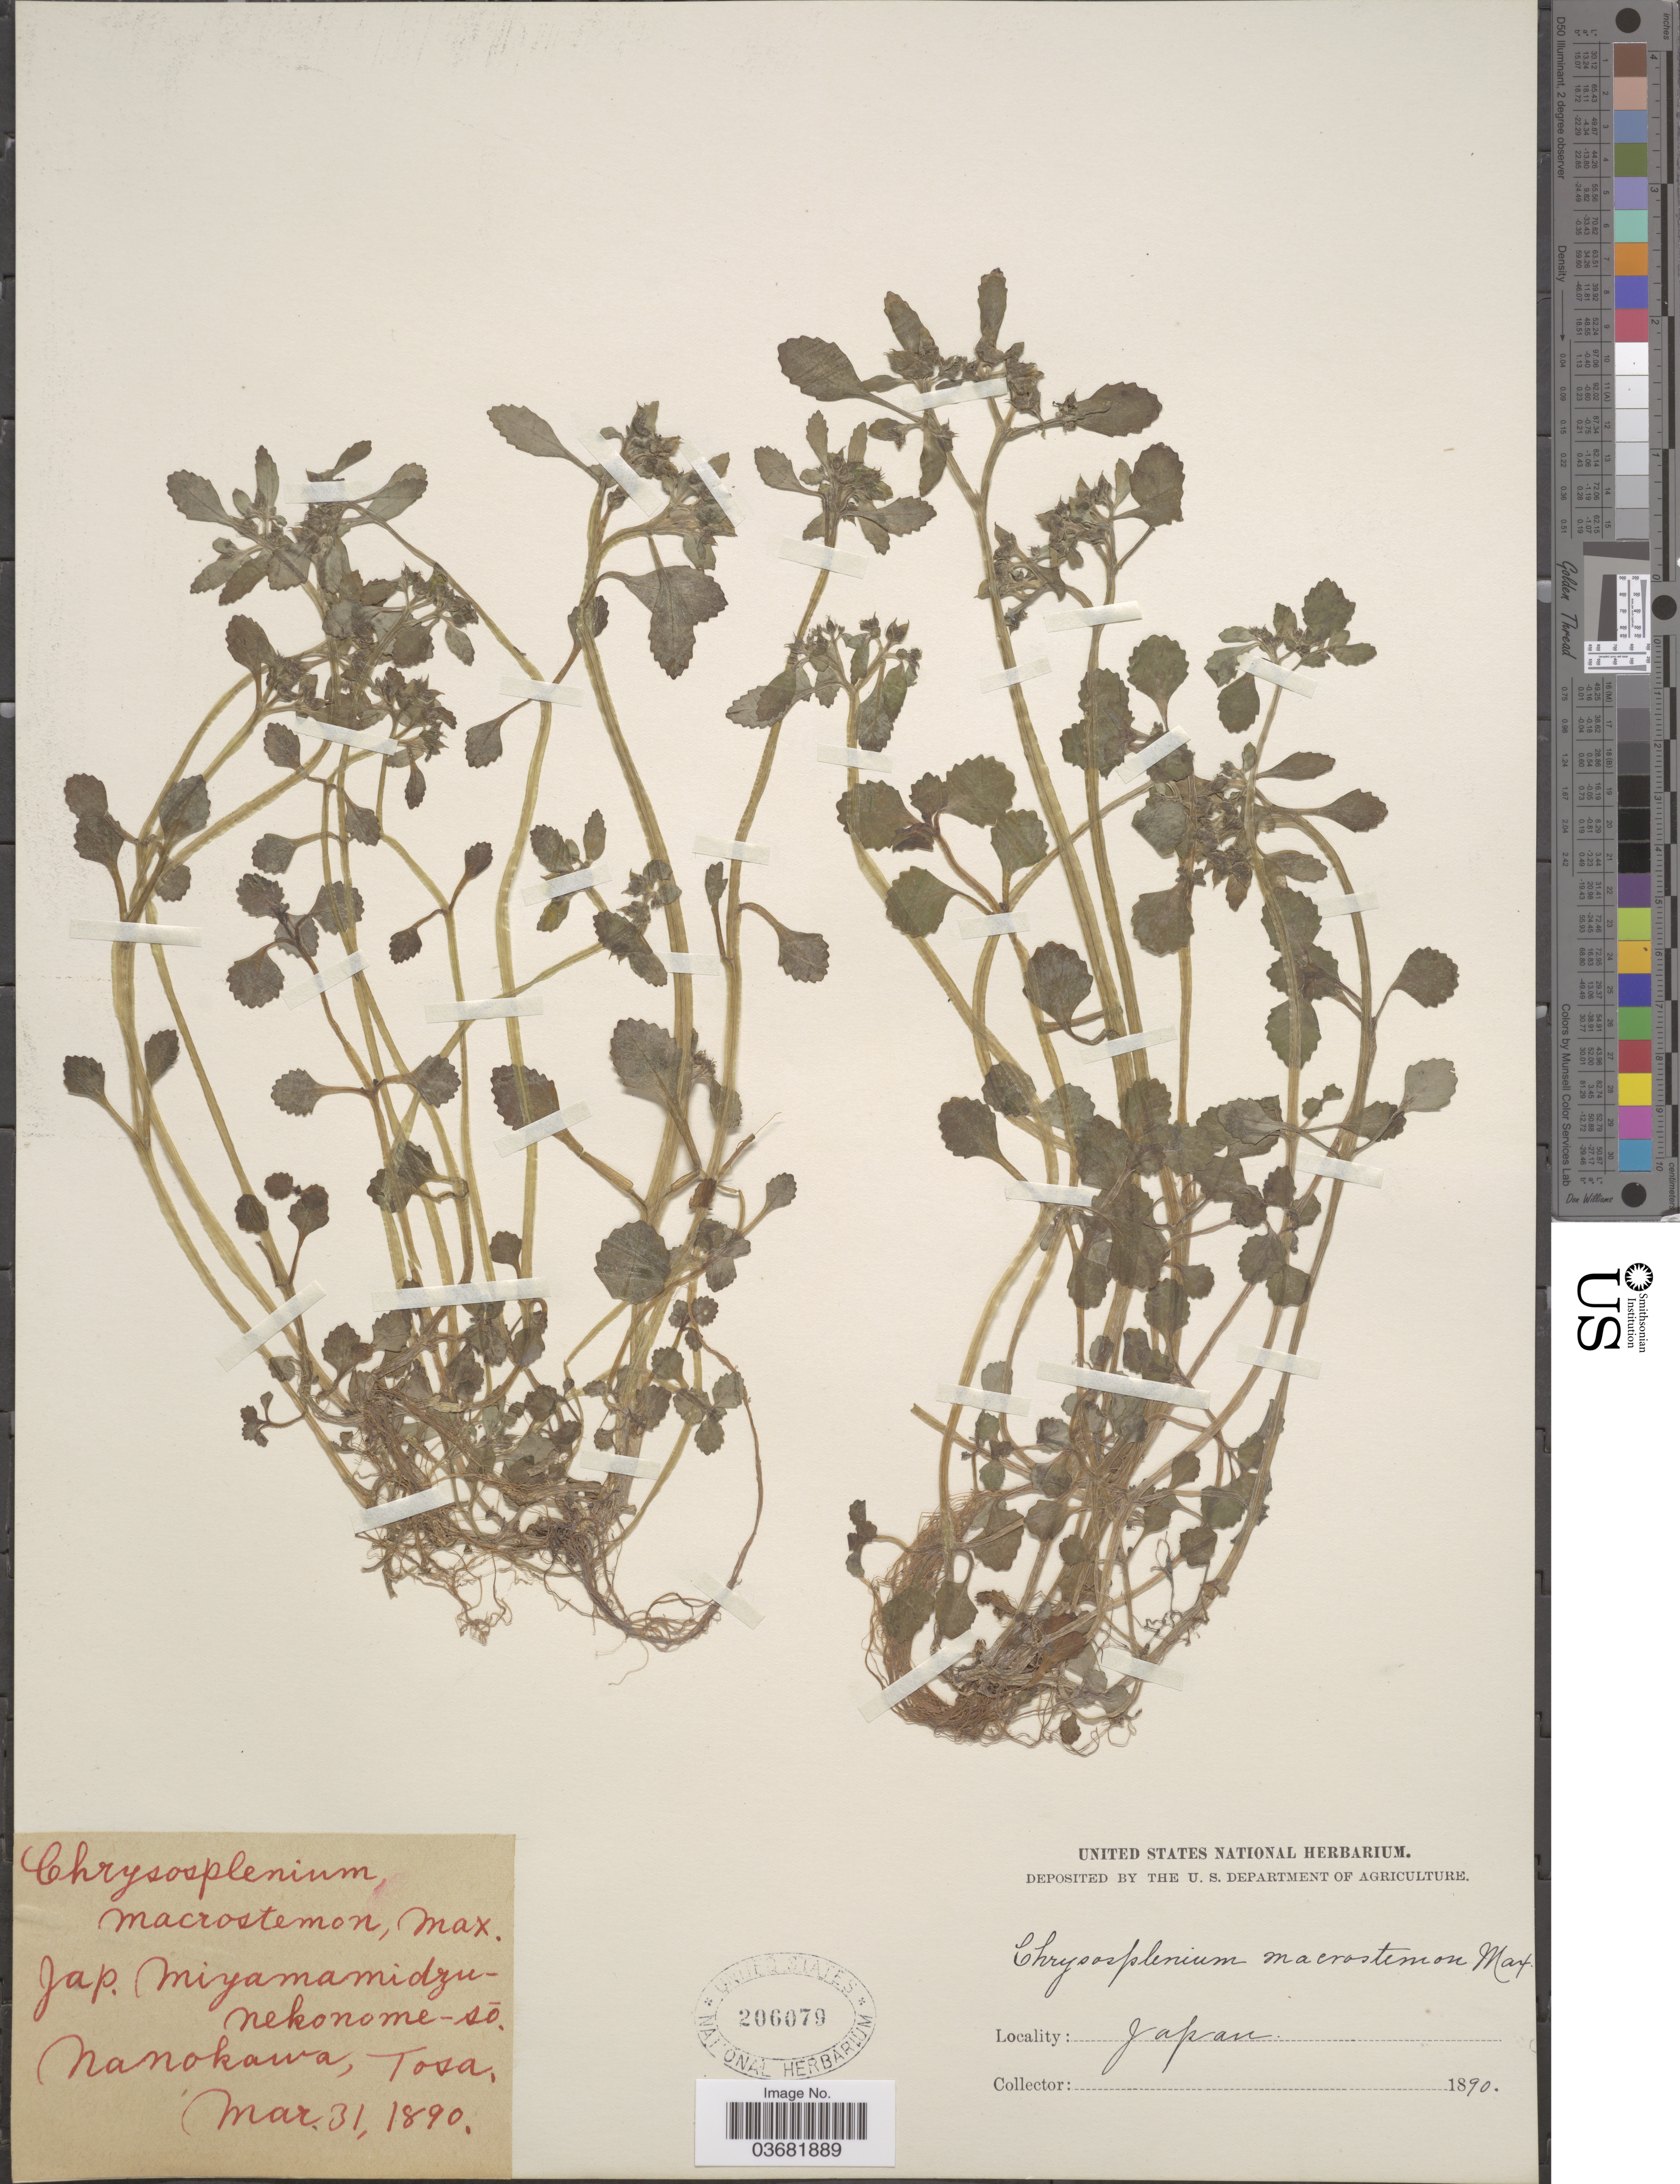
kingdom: Plantae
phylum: Tracheophyta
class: Magnoliopsida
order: Saxifragales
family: Saxifragaceae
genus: Chrysosplenium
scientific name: Chrysosplenium macrostemon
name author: Maxim. ex Franch. & Sav.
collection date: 1890-03-31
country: Japan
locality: Nanokawa, Tosa.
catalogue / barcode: US 206079